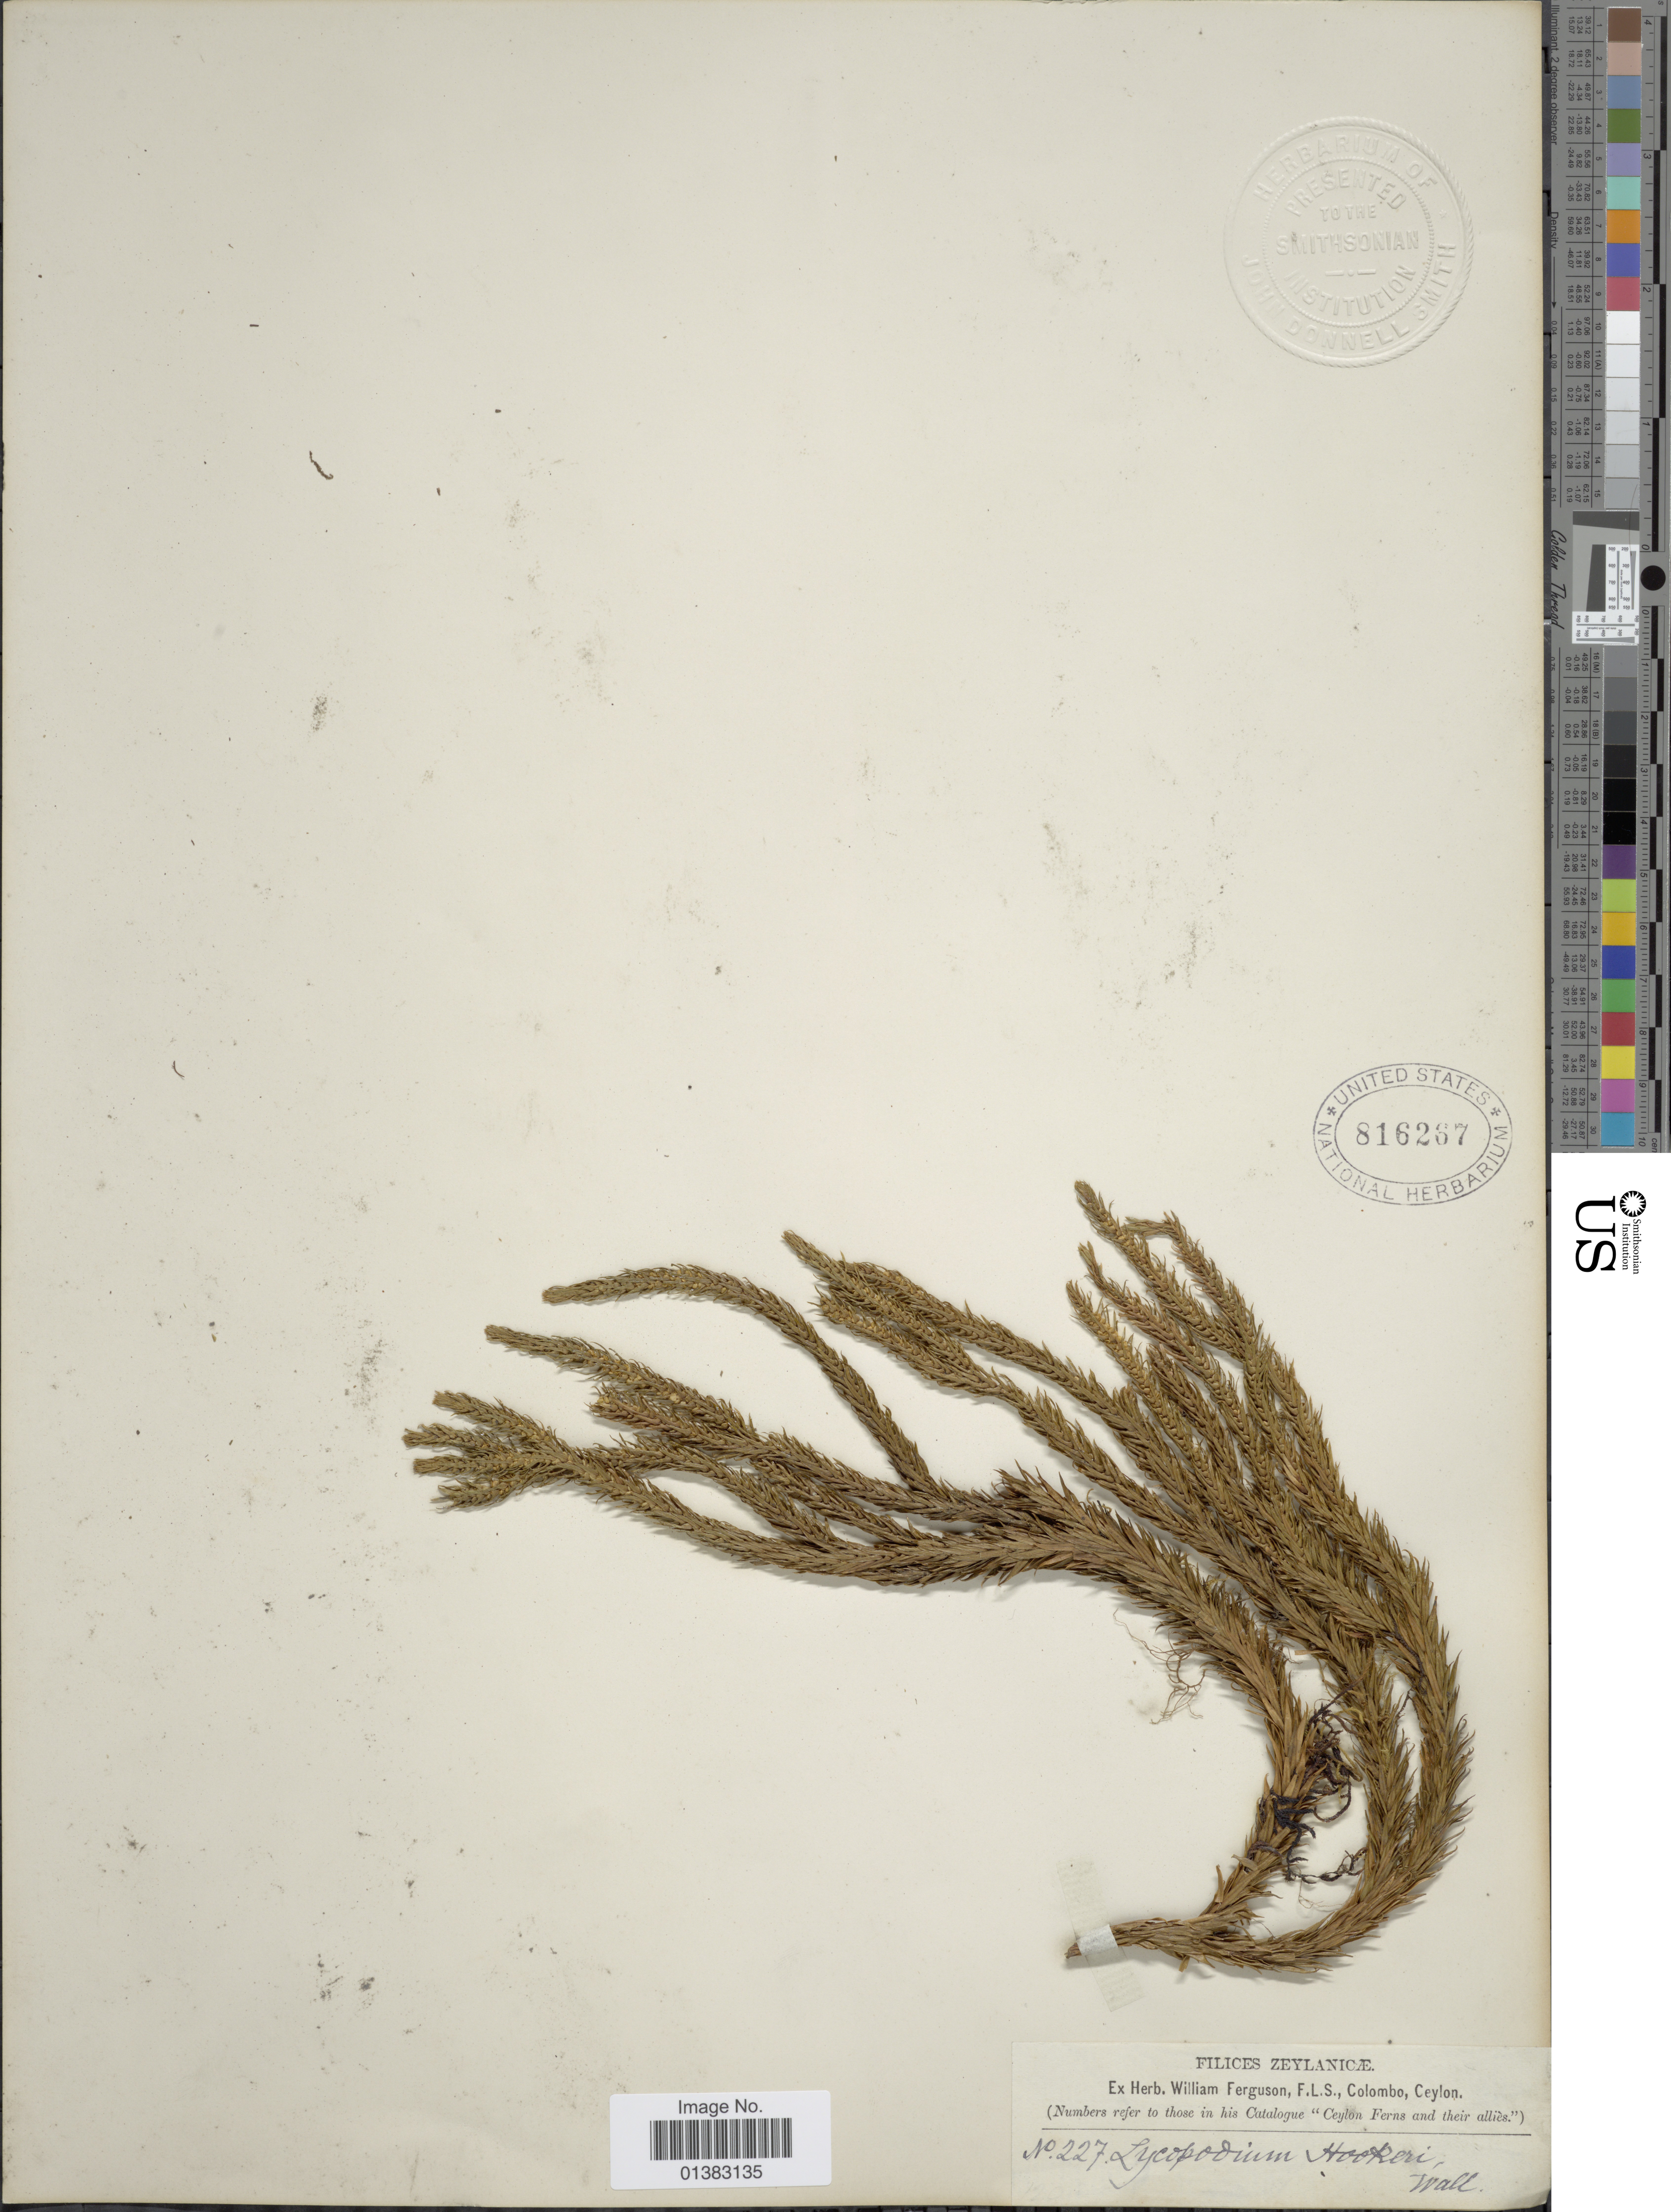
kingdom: Plantae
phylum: Tracheophyta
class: Lycopodiopsida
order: Lycopodiales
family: Lycopodiaceae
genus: Phlegmariurus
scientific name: Phlegmariurus pulcherrimus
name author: (Hook. & Grev.) Á. Löve & D. Löve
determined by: Field, A. R.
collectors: ex herb. W. Ferguson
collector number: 227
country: Sri Lanka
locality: F.L.S., Colombo, Ceylon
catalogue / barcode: US 816267